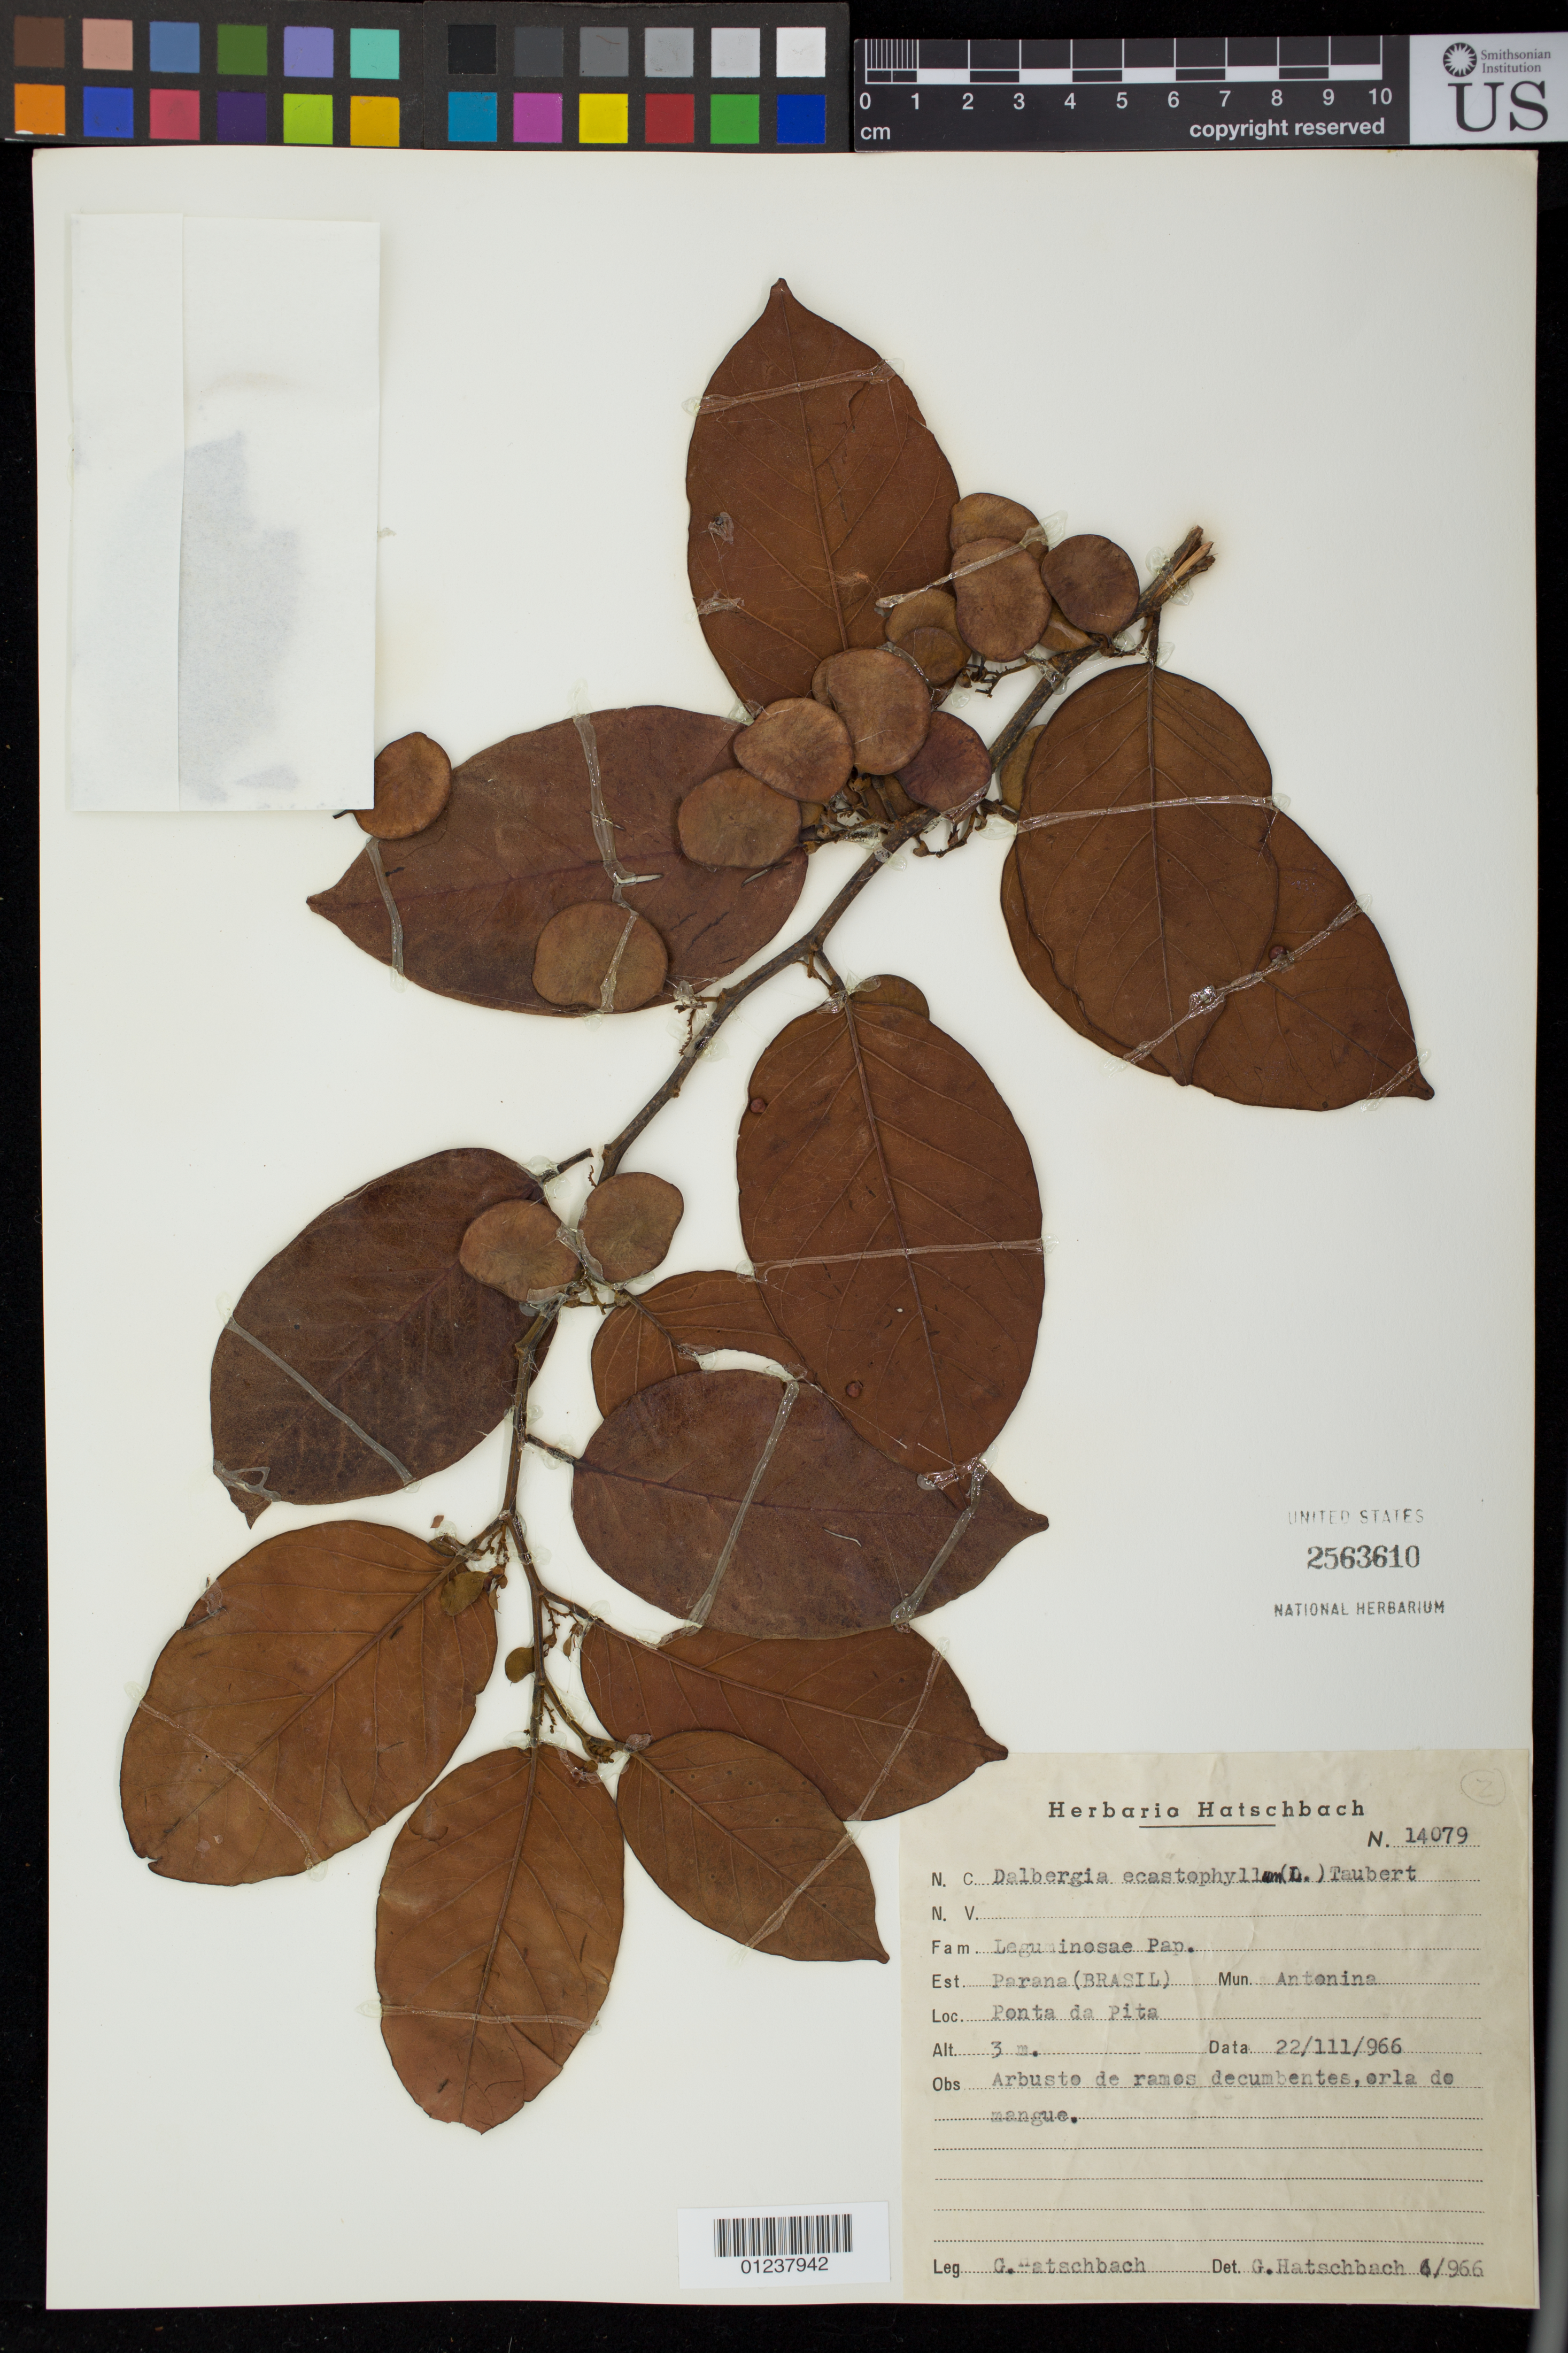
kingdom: Plantae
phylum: Tracheophyta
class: Magnoliopsida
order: Fabales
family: Fabaceae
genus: Dalbergia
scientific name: Dalbergia ecastaphyllum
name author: (L.) Taub.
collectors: G. Hatschbach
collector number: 14079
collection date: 1966-11-22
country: Brazil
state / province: Parana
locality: Antonina, Ponta da Pita.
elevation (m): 3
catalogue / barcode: US 2563610